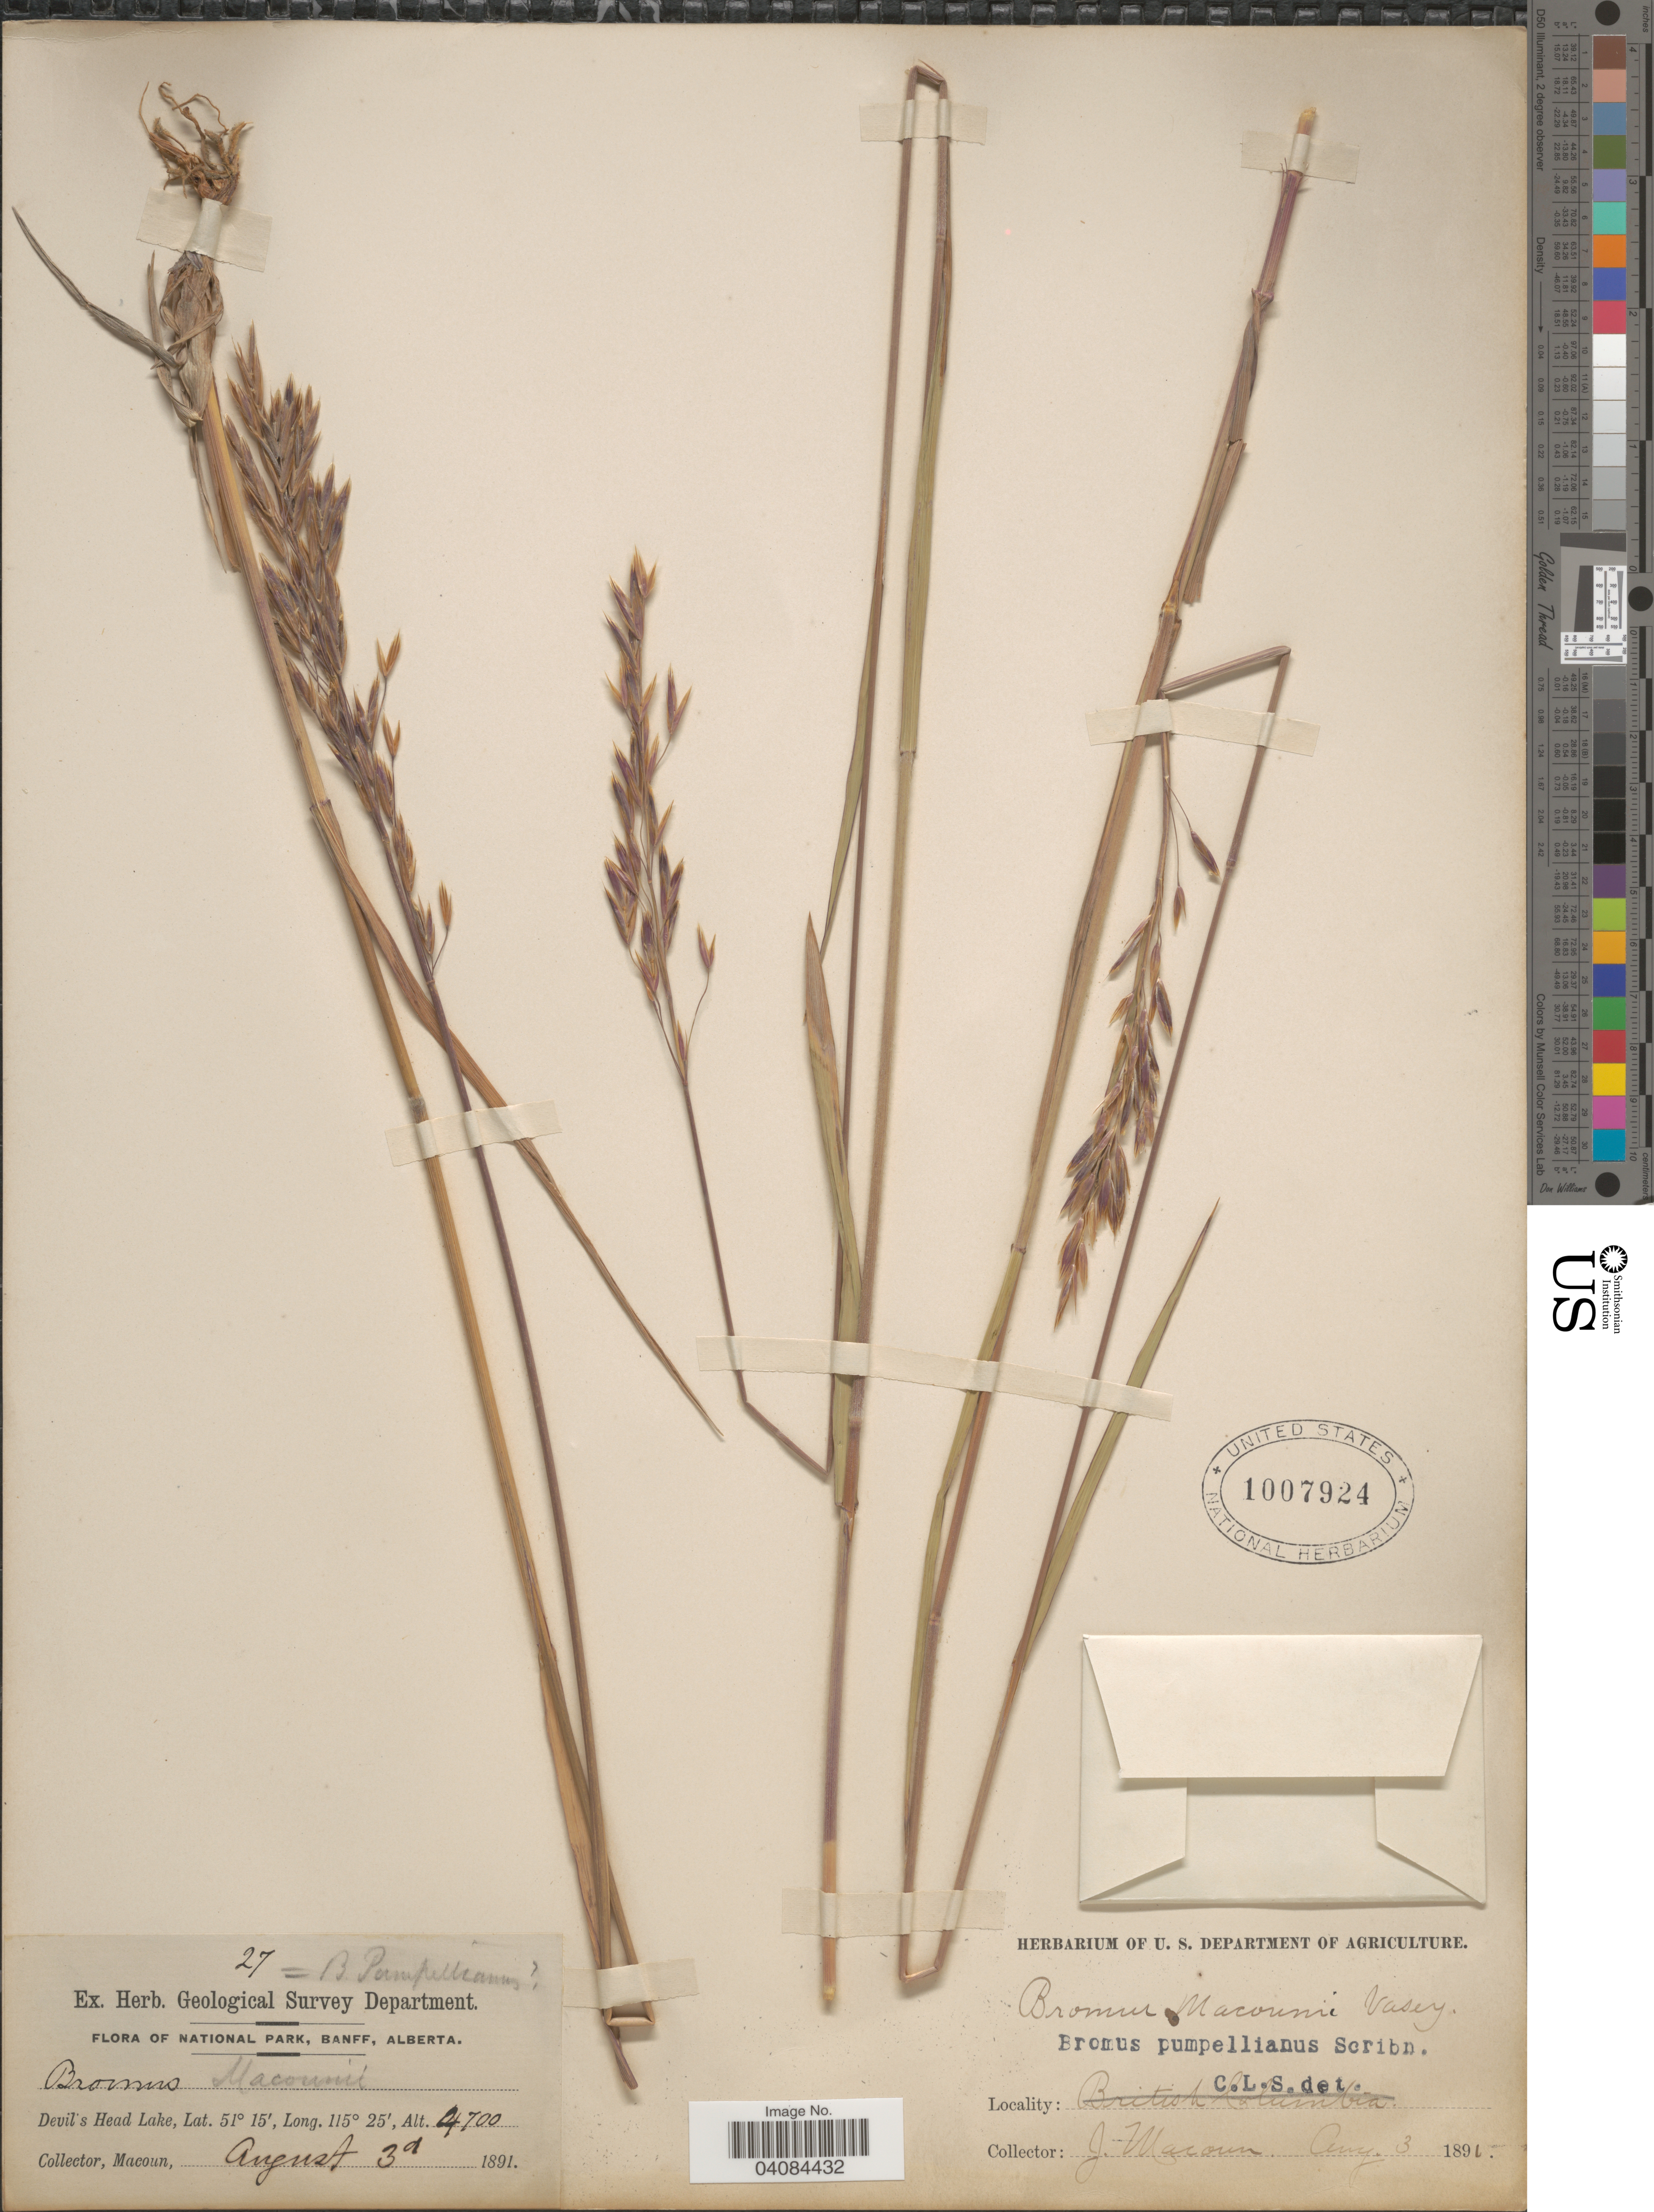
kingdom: Plantae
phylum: Tracheophyta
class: Liliopsida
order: Poales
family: Poaceae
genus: Bromus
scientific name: Bromus pumpellianus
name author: Scribn.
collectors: J. Macoun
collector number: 27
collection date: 1891-08-03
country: Canada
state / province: Alberta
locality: Herb. Geological Survey Department. National Park, Banff. Devil's Head Lake.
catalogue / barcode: US 1007924